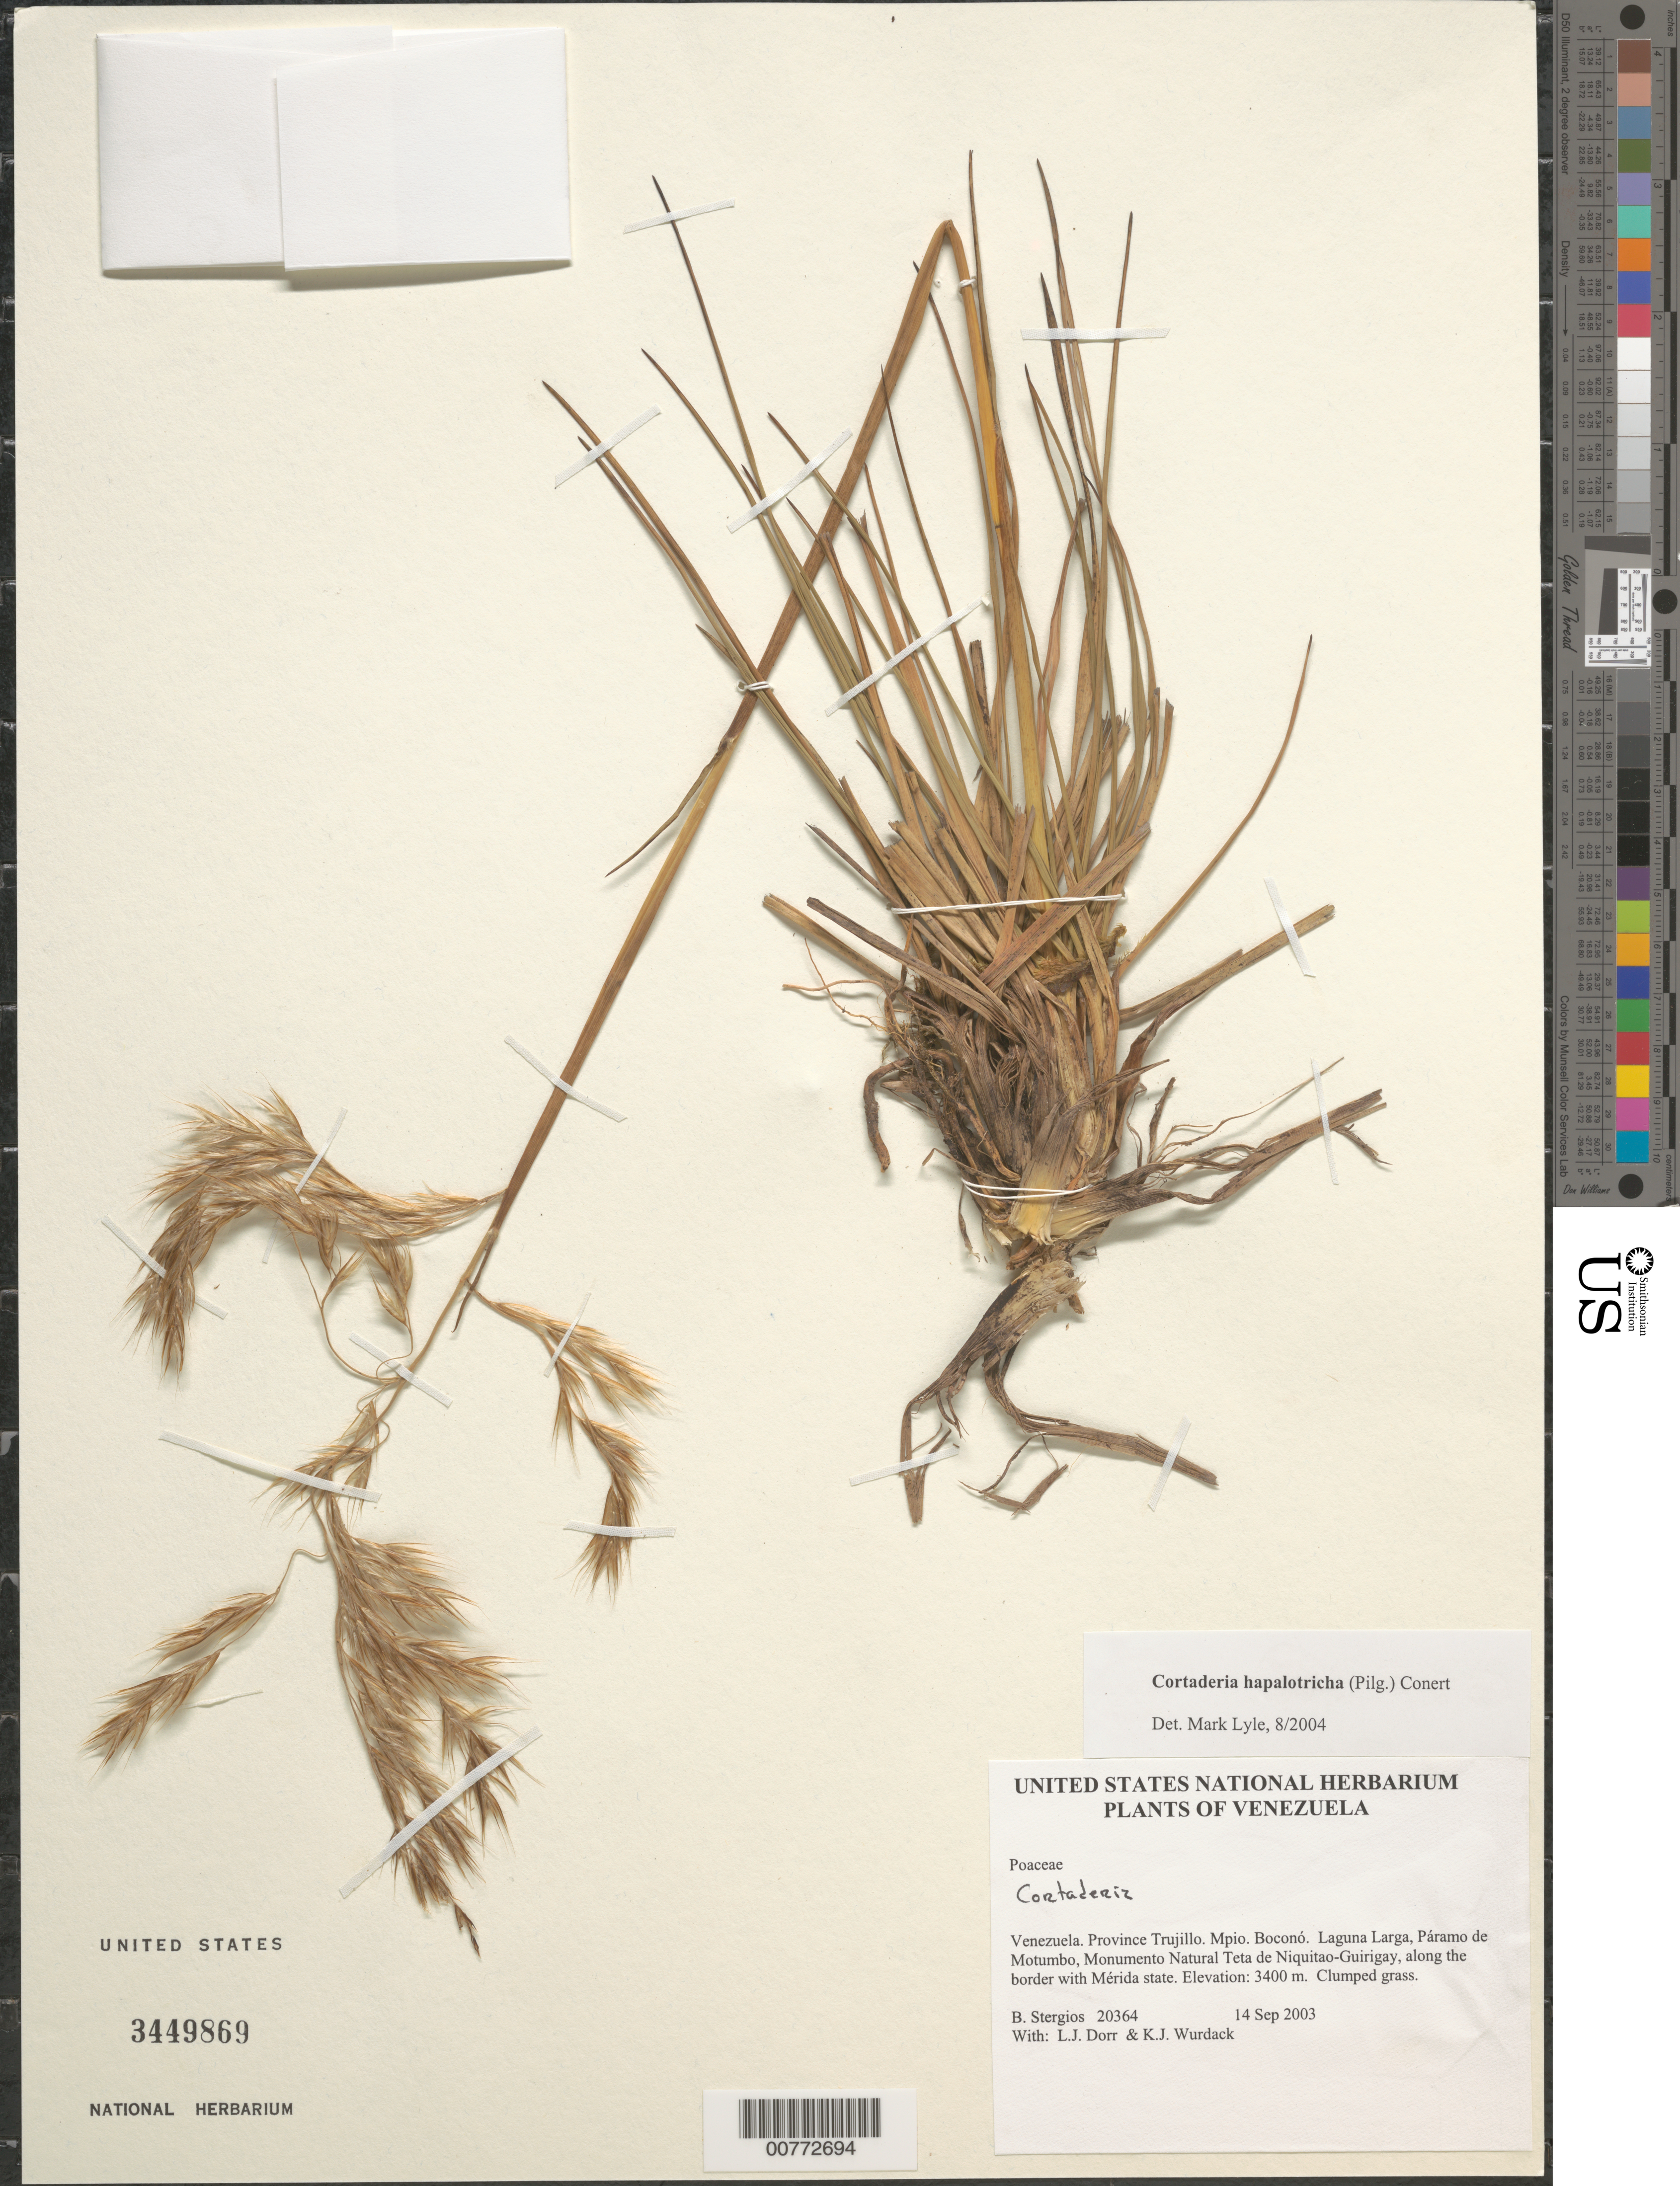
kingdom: Plantae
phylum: Tracheophyta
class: Liliopsida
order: Poales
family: Poaceae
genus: Cortaderia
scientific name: Cortaderia hapalotricha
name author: (Pilg.) Conert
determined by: Lyle, M.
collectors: B. G. Stergios, L. J. Dorr & K. Wurdack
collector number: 20364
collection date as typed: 14 Sep 2003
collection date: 2003-09-14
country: Venezuela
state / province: Trujillo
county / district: Boconó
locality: Laguna Larga, Páramo de Motumbo, Monumento Natural Teta de Niquitao-Guirigay, along the border with Mérida state.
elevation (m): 3400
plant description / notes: MO, PORT, US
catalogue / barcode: US 3449869